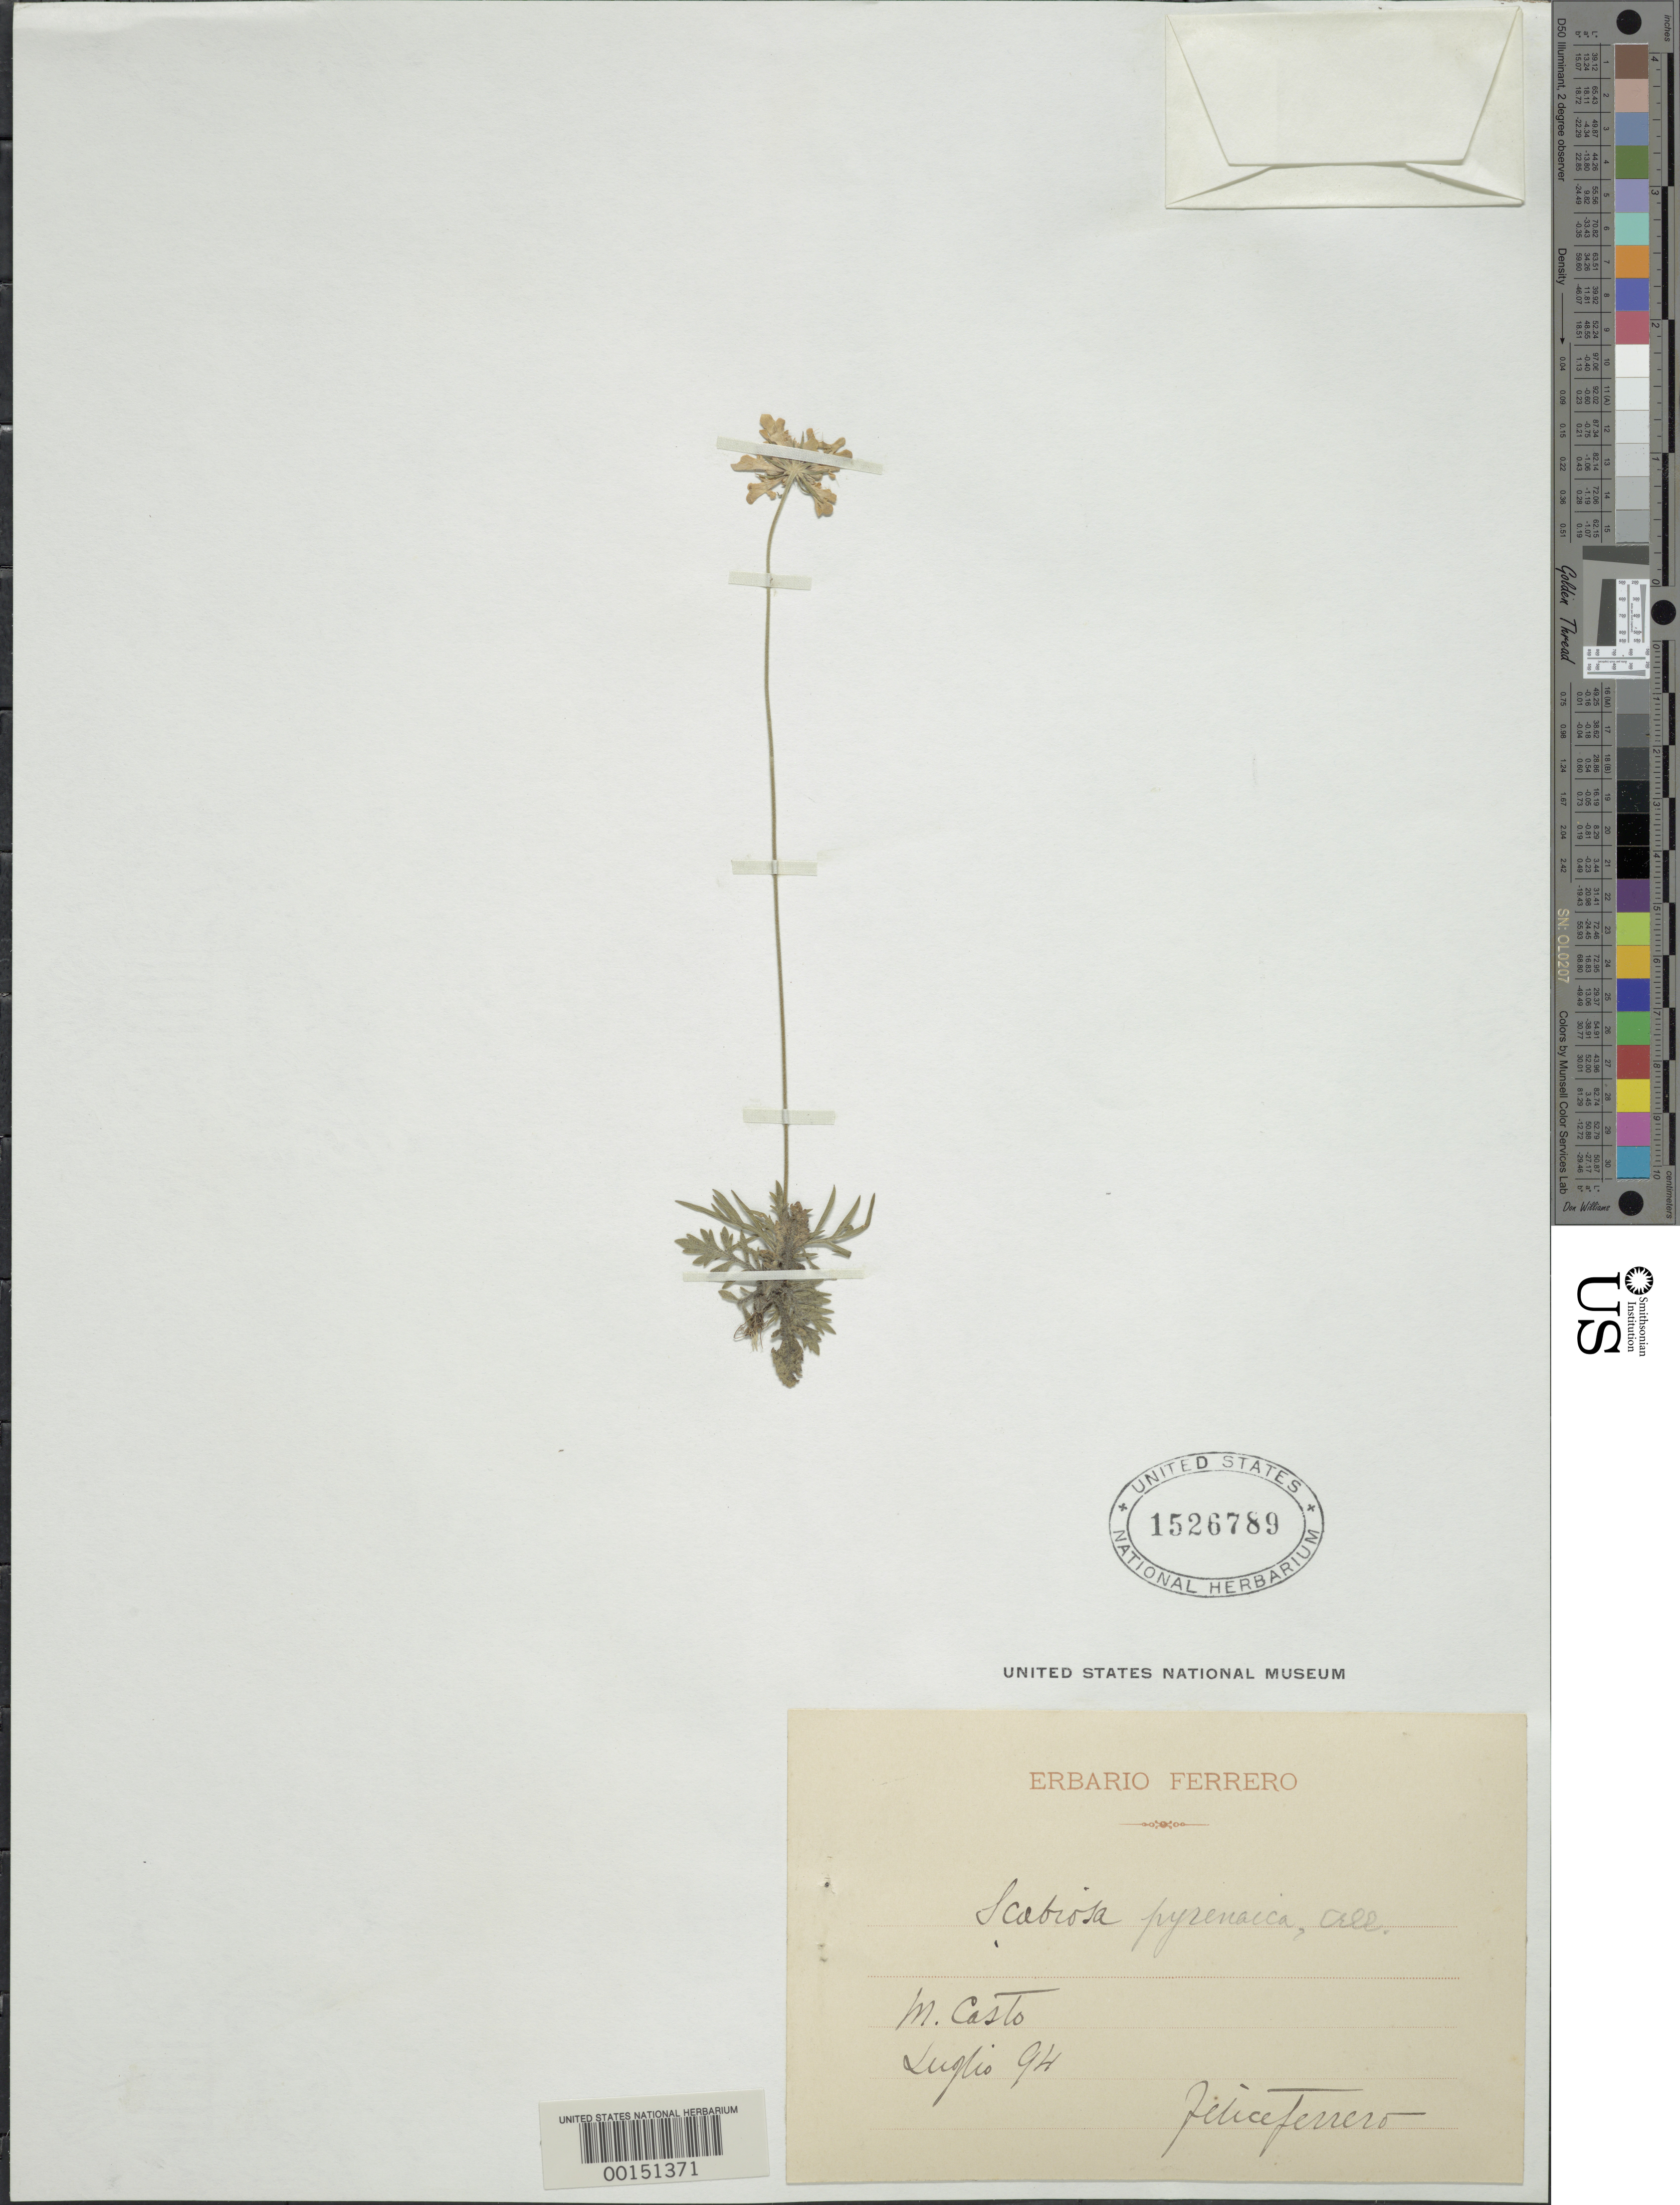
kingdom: Plantae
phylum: Tracheophyta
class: Magnoliopsida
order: Dipsacales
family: Caprifoliaceae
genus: Scabiosa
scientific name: Scabiosa pyrenaica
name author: All.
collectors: F. Ferrero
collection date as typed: Jul 1894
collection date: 1894-07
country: Italy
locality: Mt. Casto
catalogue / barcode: US 1526789